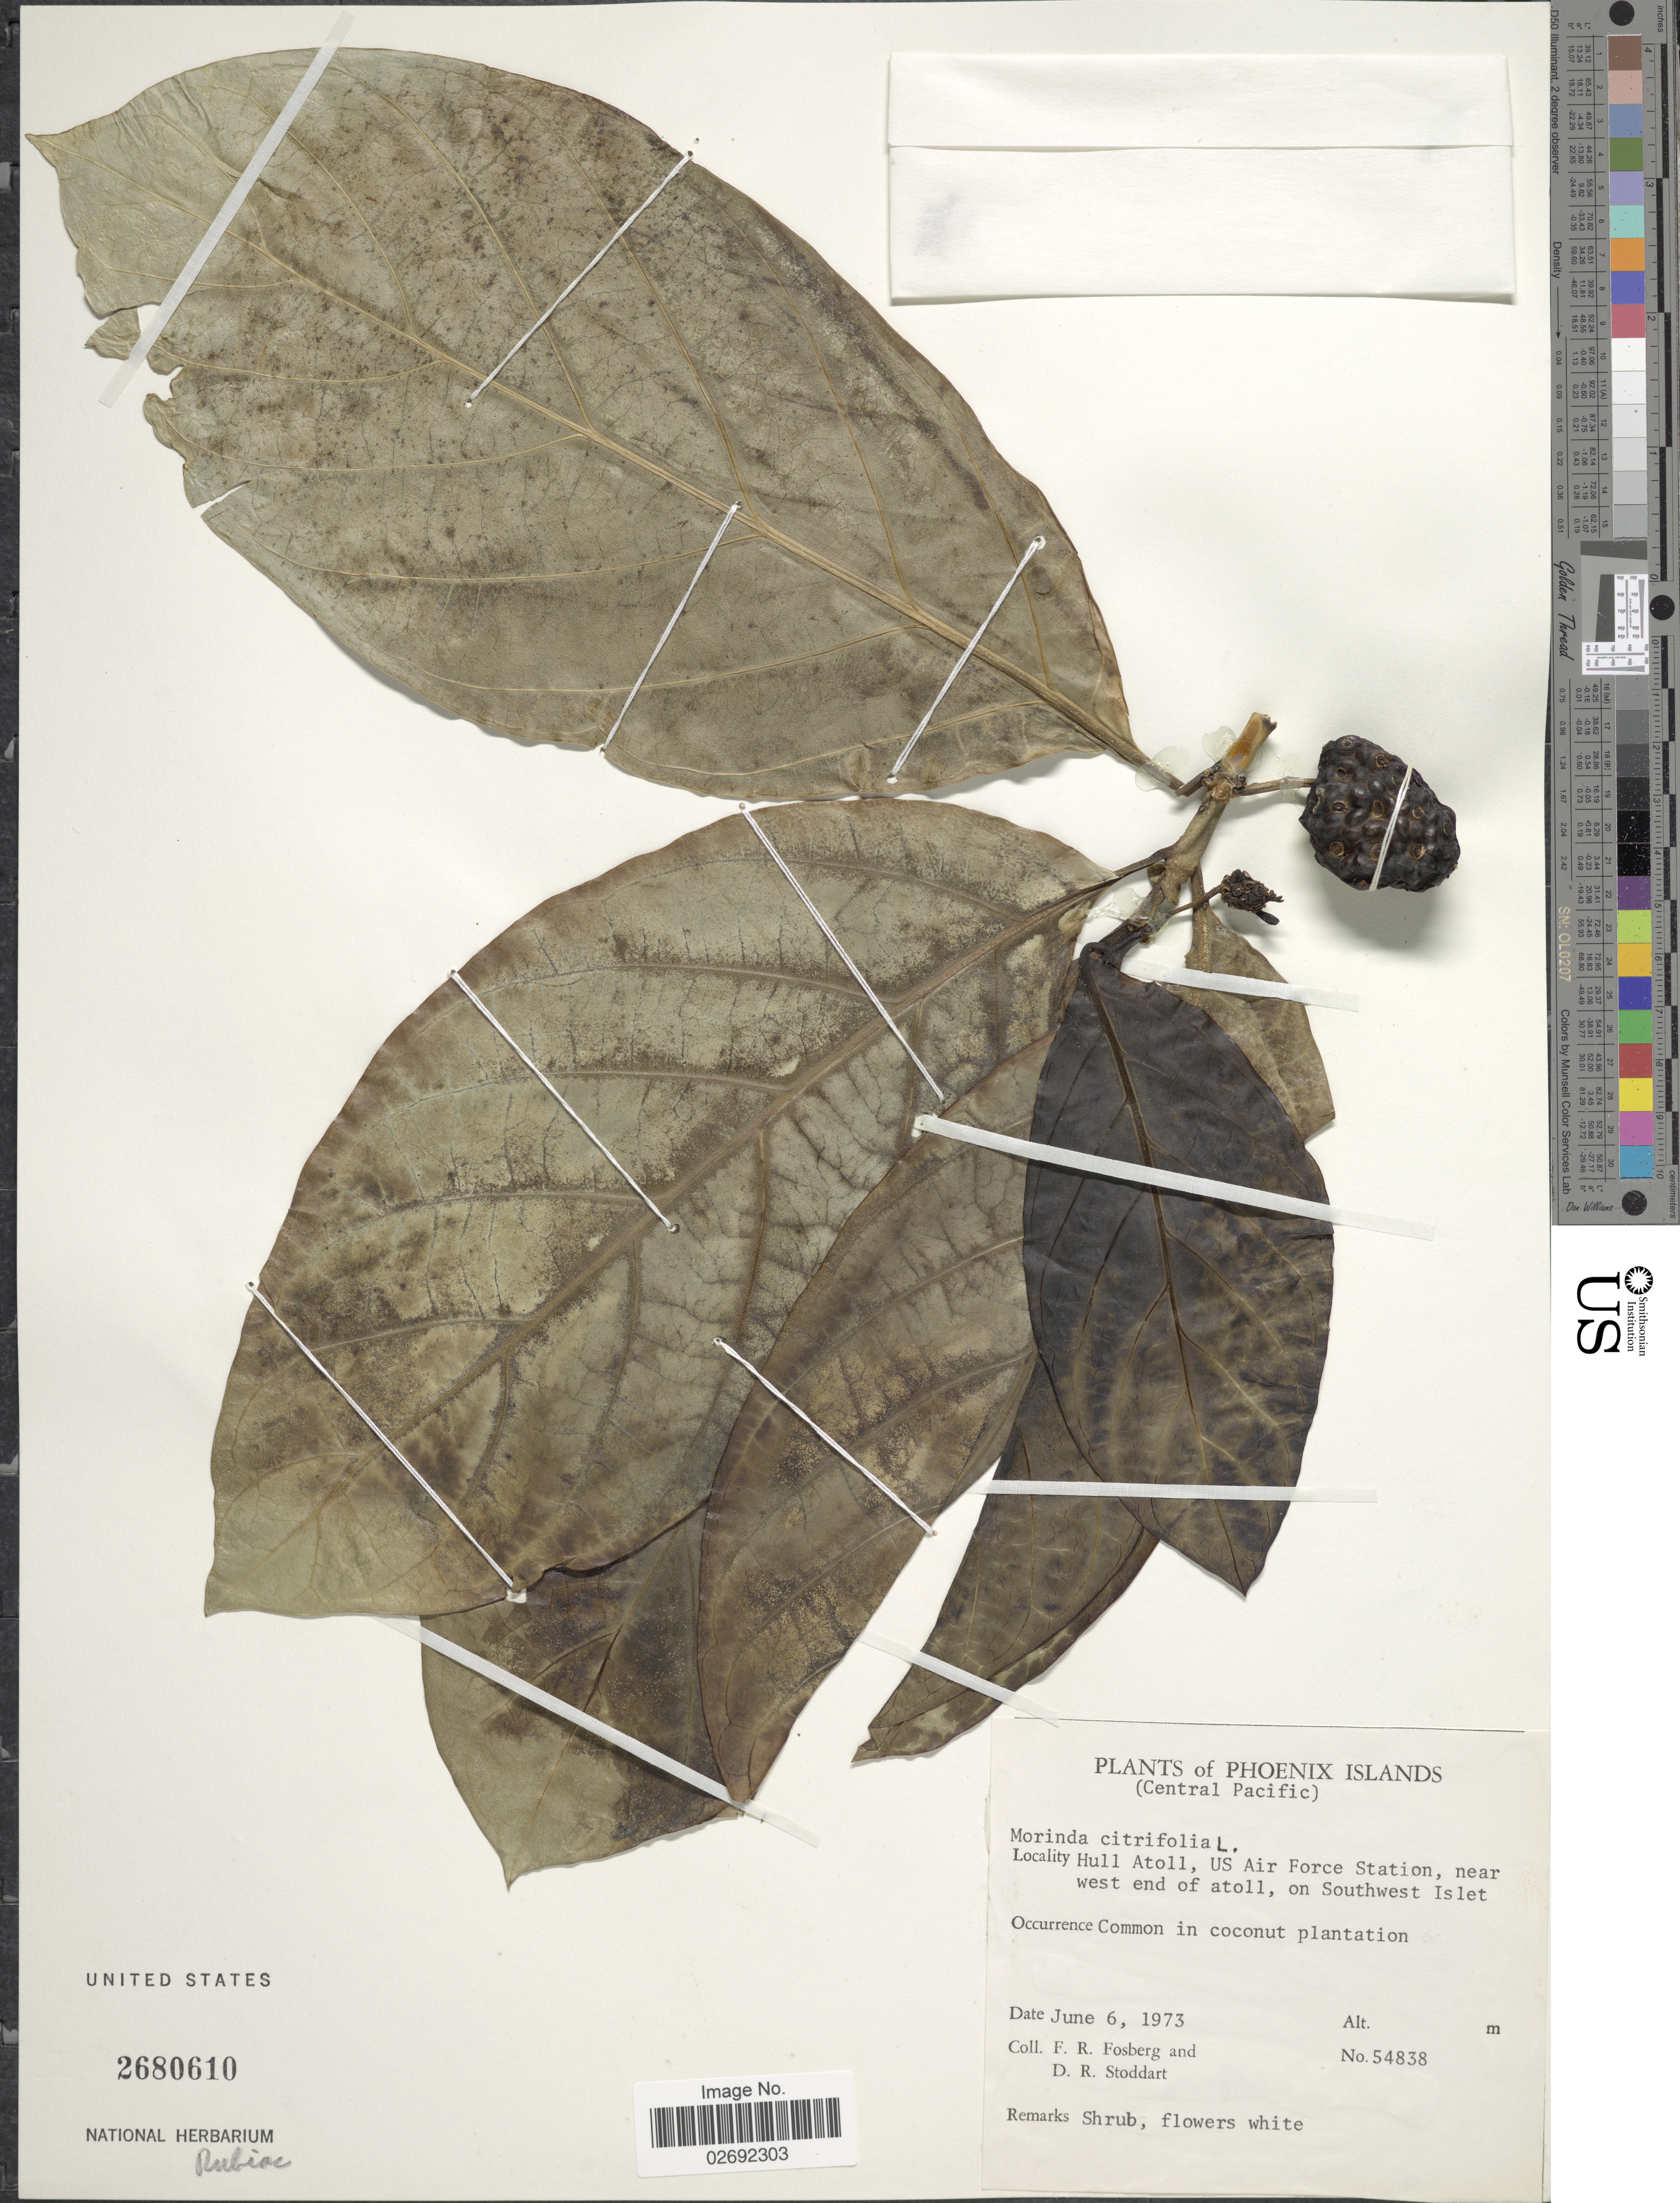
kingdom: Plantae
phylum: Tracheophyta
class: Magnoliopsida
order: Gentianales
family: Rubiaceae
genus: Morinda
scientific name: Morinda citrifolia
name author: L.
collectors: F. R. Fosberg & D. R. Stoddart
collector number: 54838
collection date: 1973-06-06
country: Kiribati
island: Orona [Hull] Atoll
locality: Phoenix Islands (Central Pacific). Hull Atoll, US Air Force Station, near west end of atoll, on Southwest Islet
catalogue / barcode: US 2680610